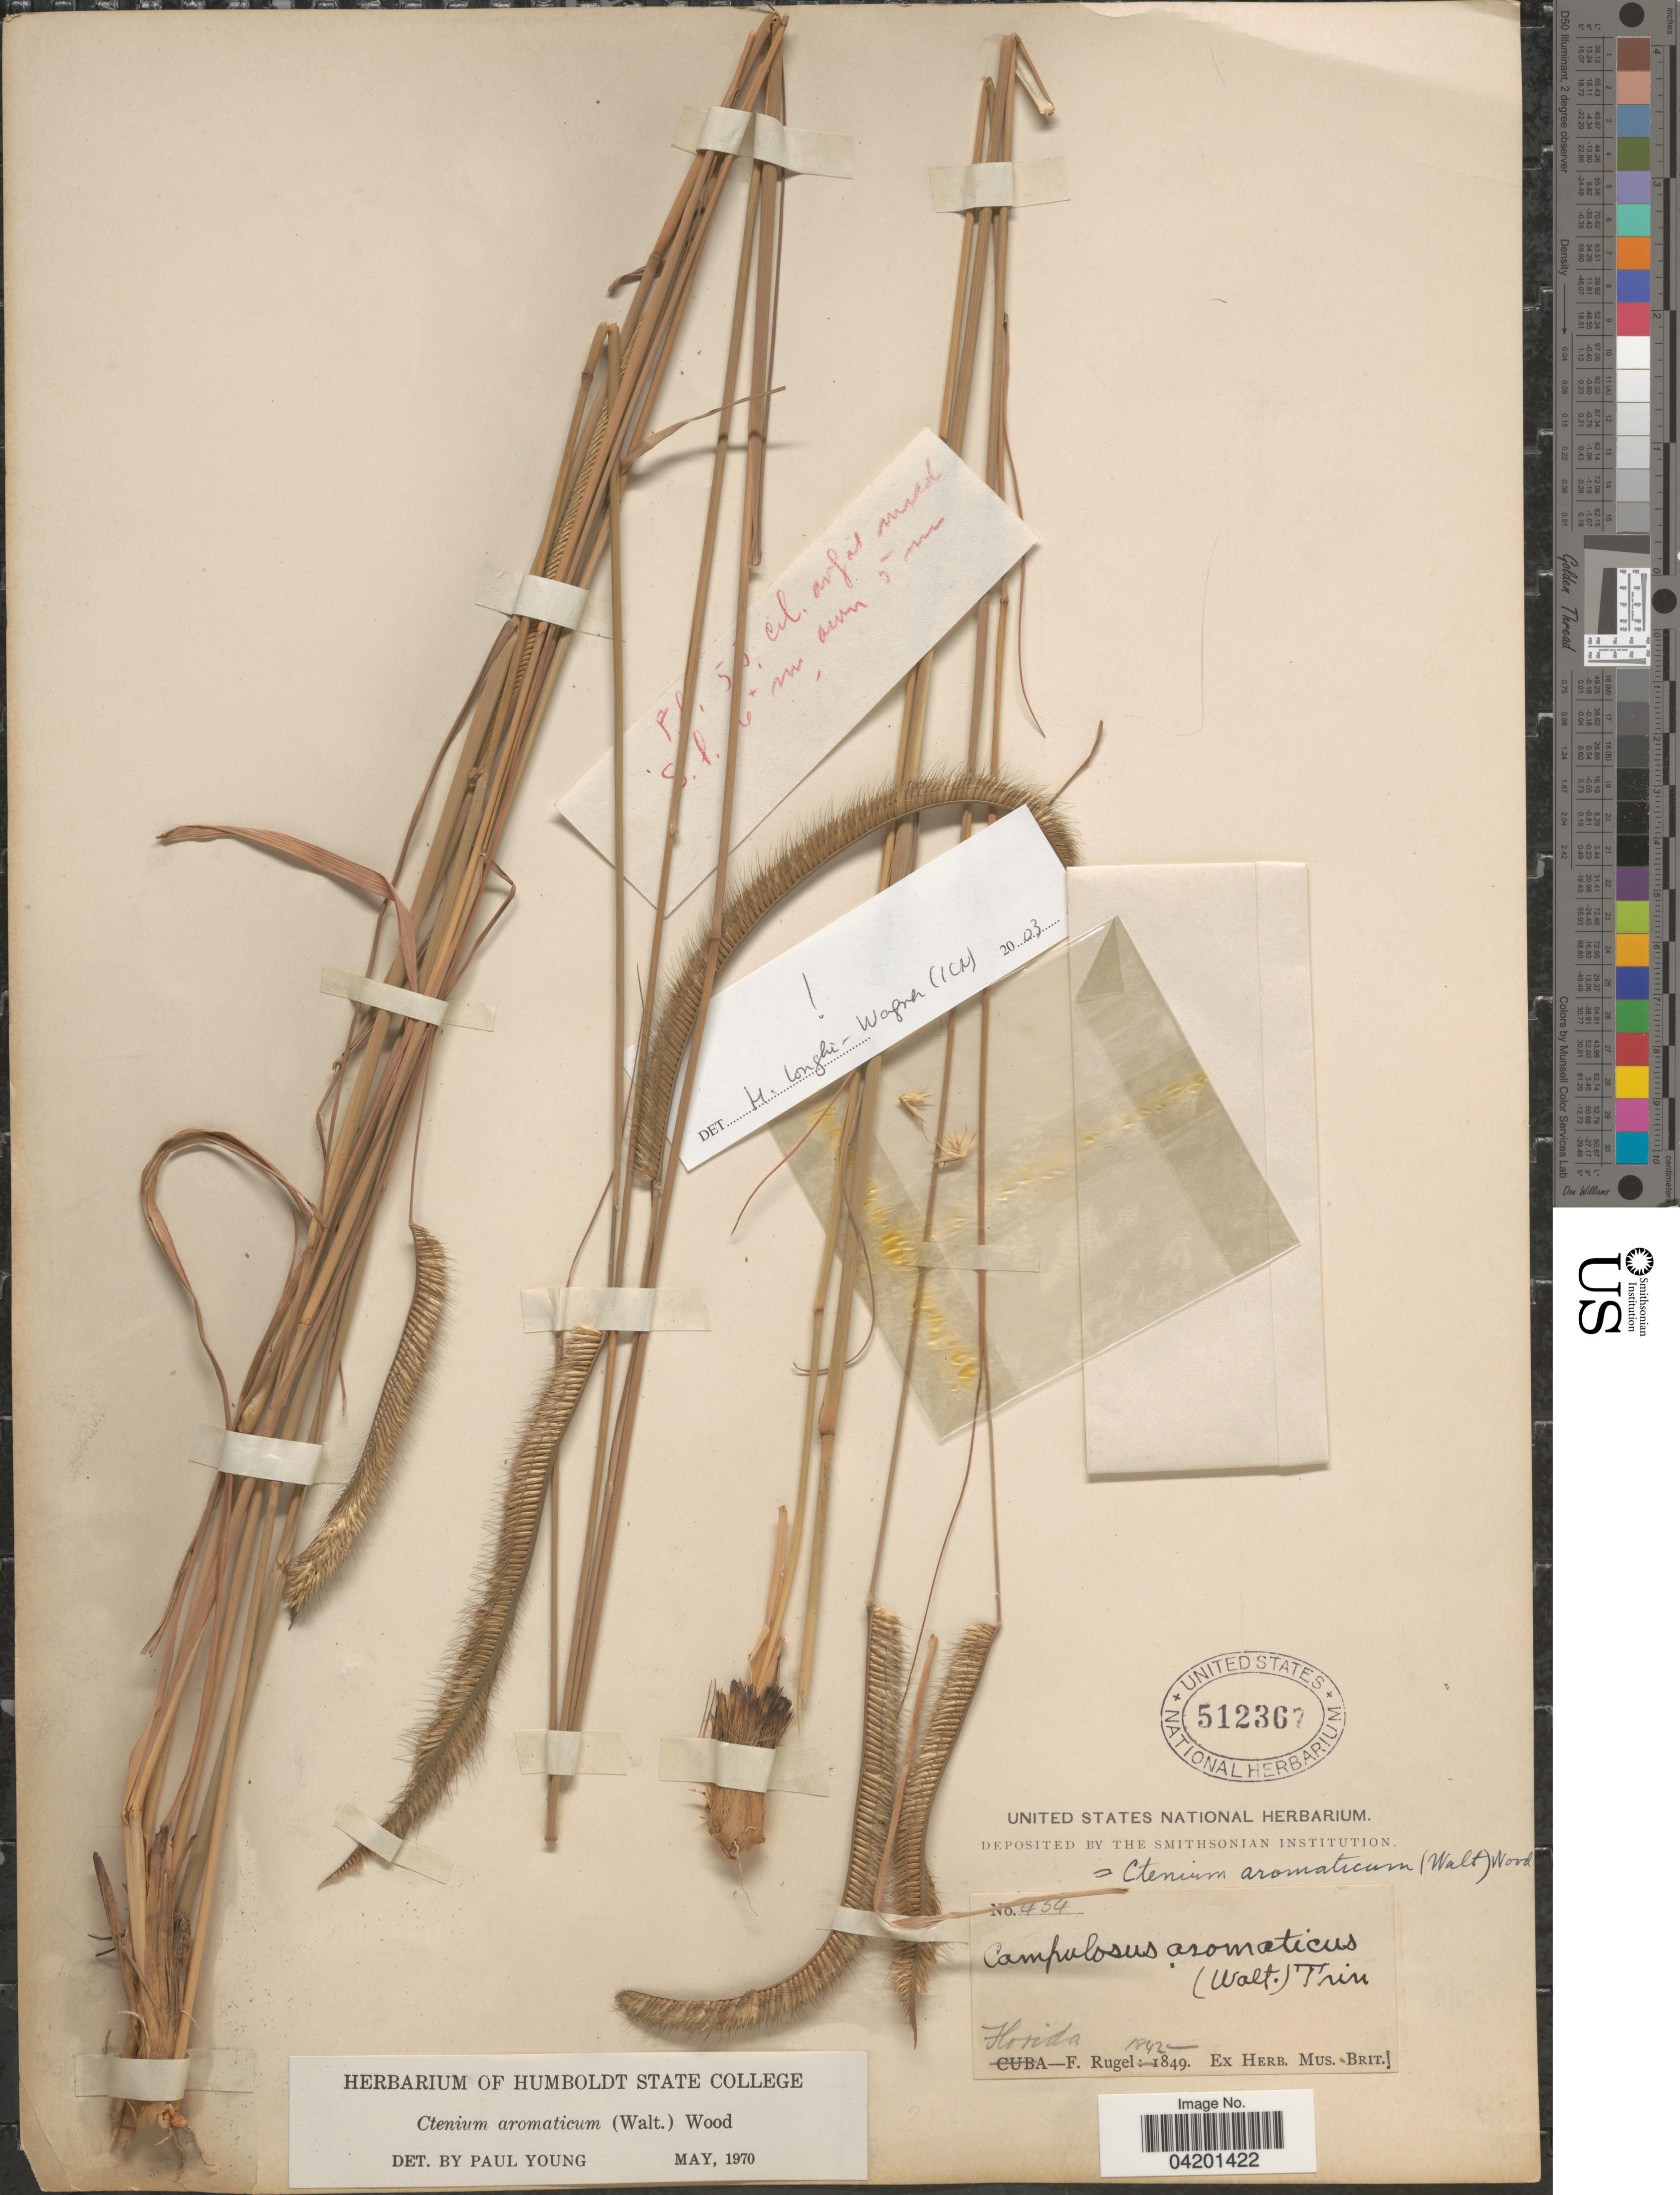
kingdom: Plantae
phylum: Tracheophyta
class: Liliopsida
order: Poales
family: Poaceae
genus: Ctenium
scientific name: Ctenium aromaticum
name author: (Walter) Alph. Wood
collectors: F. Rugel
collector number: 454*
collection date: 1842/1849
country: United States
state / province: Florida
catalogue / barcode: US 512367